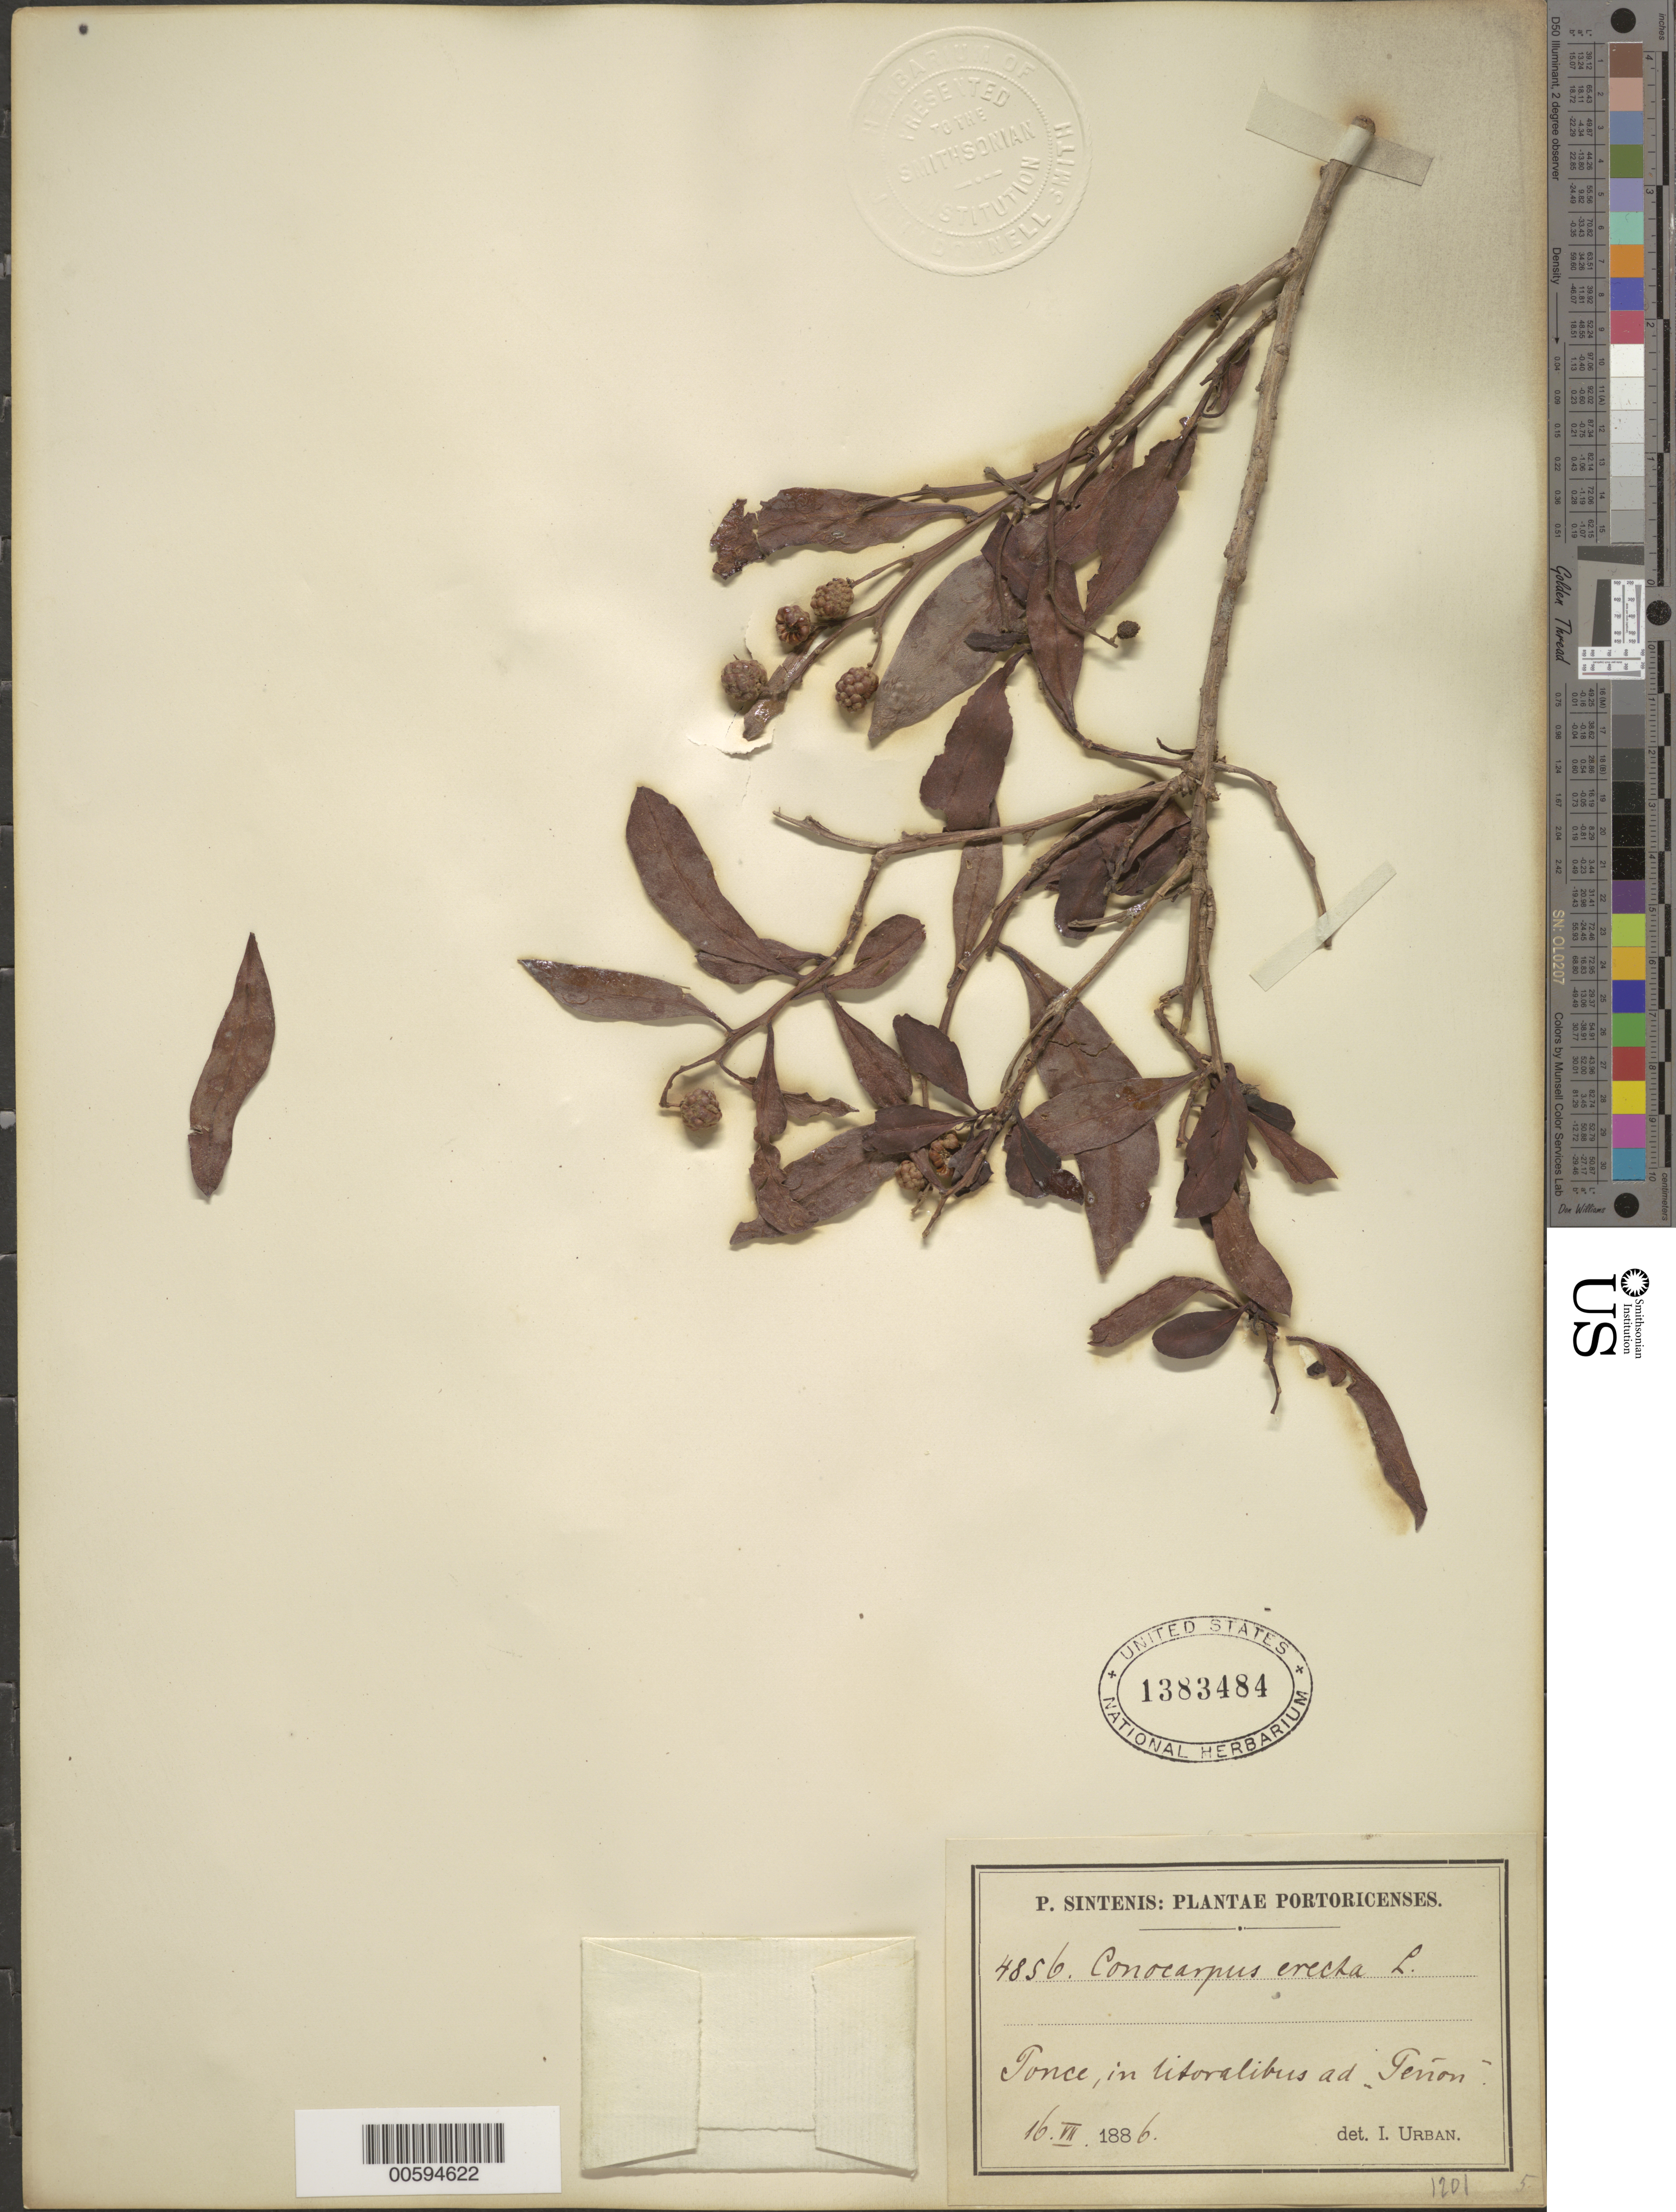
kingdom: Plantae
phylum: Tracheophyta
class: Magnoliopsida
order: Myrtales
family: Combretaceae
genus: Conocarpus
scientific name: Conocarpus erectus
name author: L.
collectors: P. Sintenis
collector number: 4856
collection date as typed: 16 Jul 1886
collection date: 1886-07-16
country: Puerto Rico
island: Greater Antilles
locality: Ponce, in litoralibus ad Penon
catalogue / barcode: US 1383484